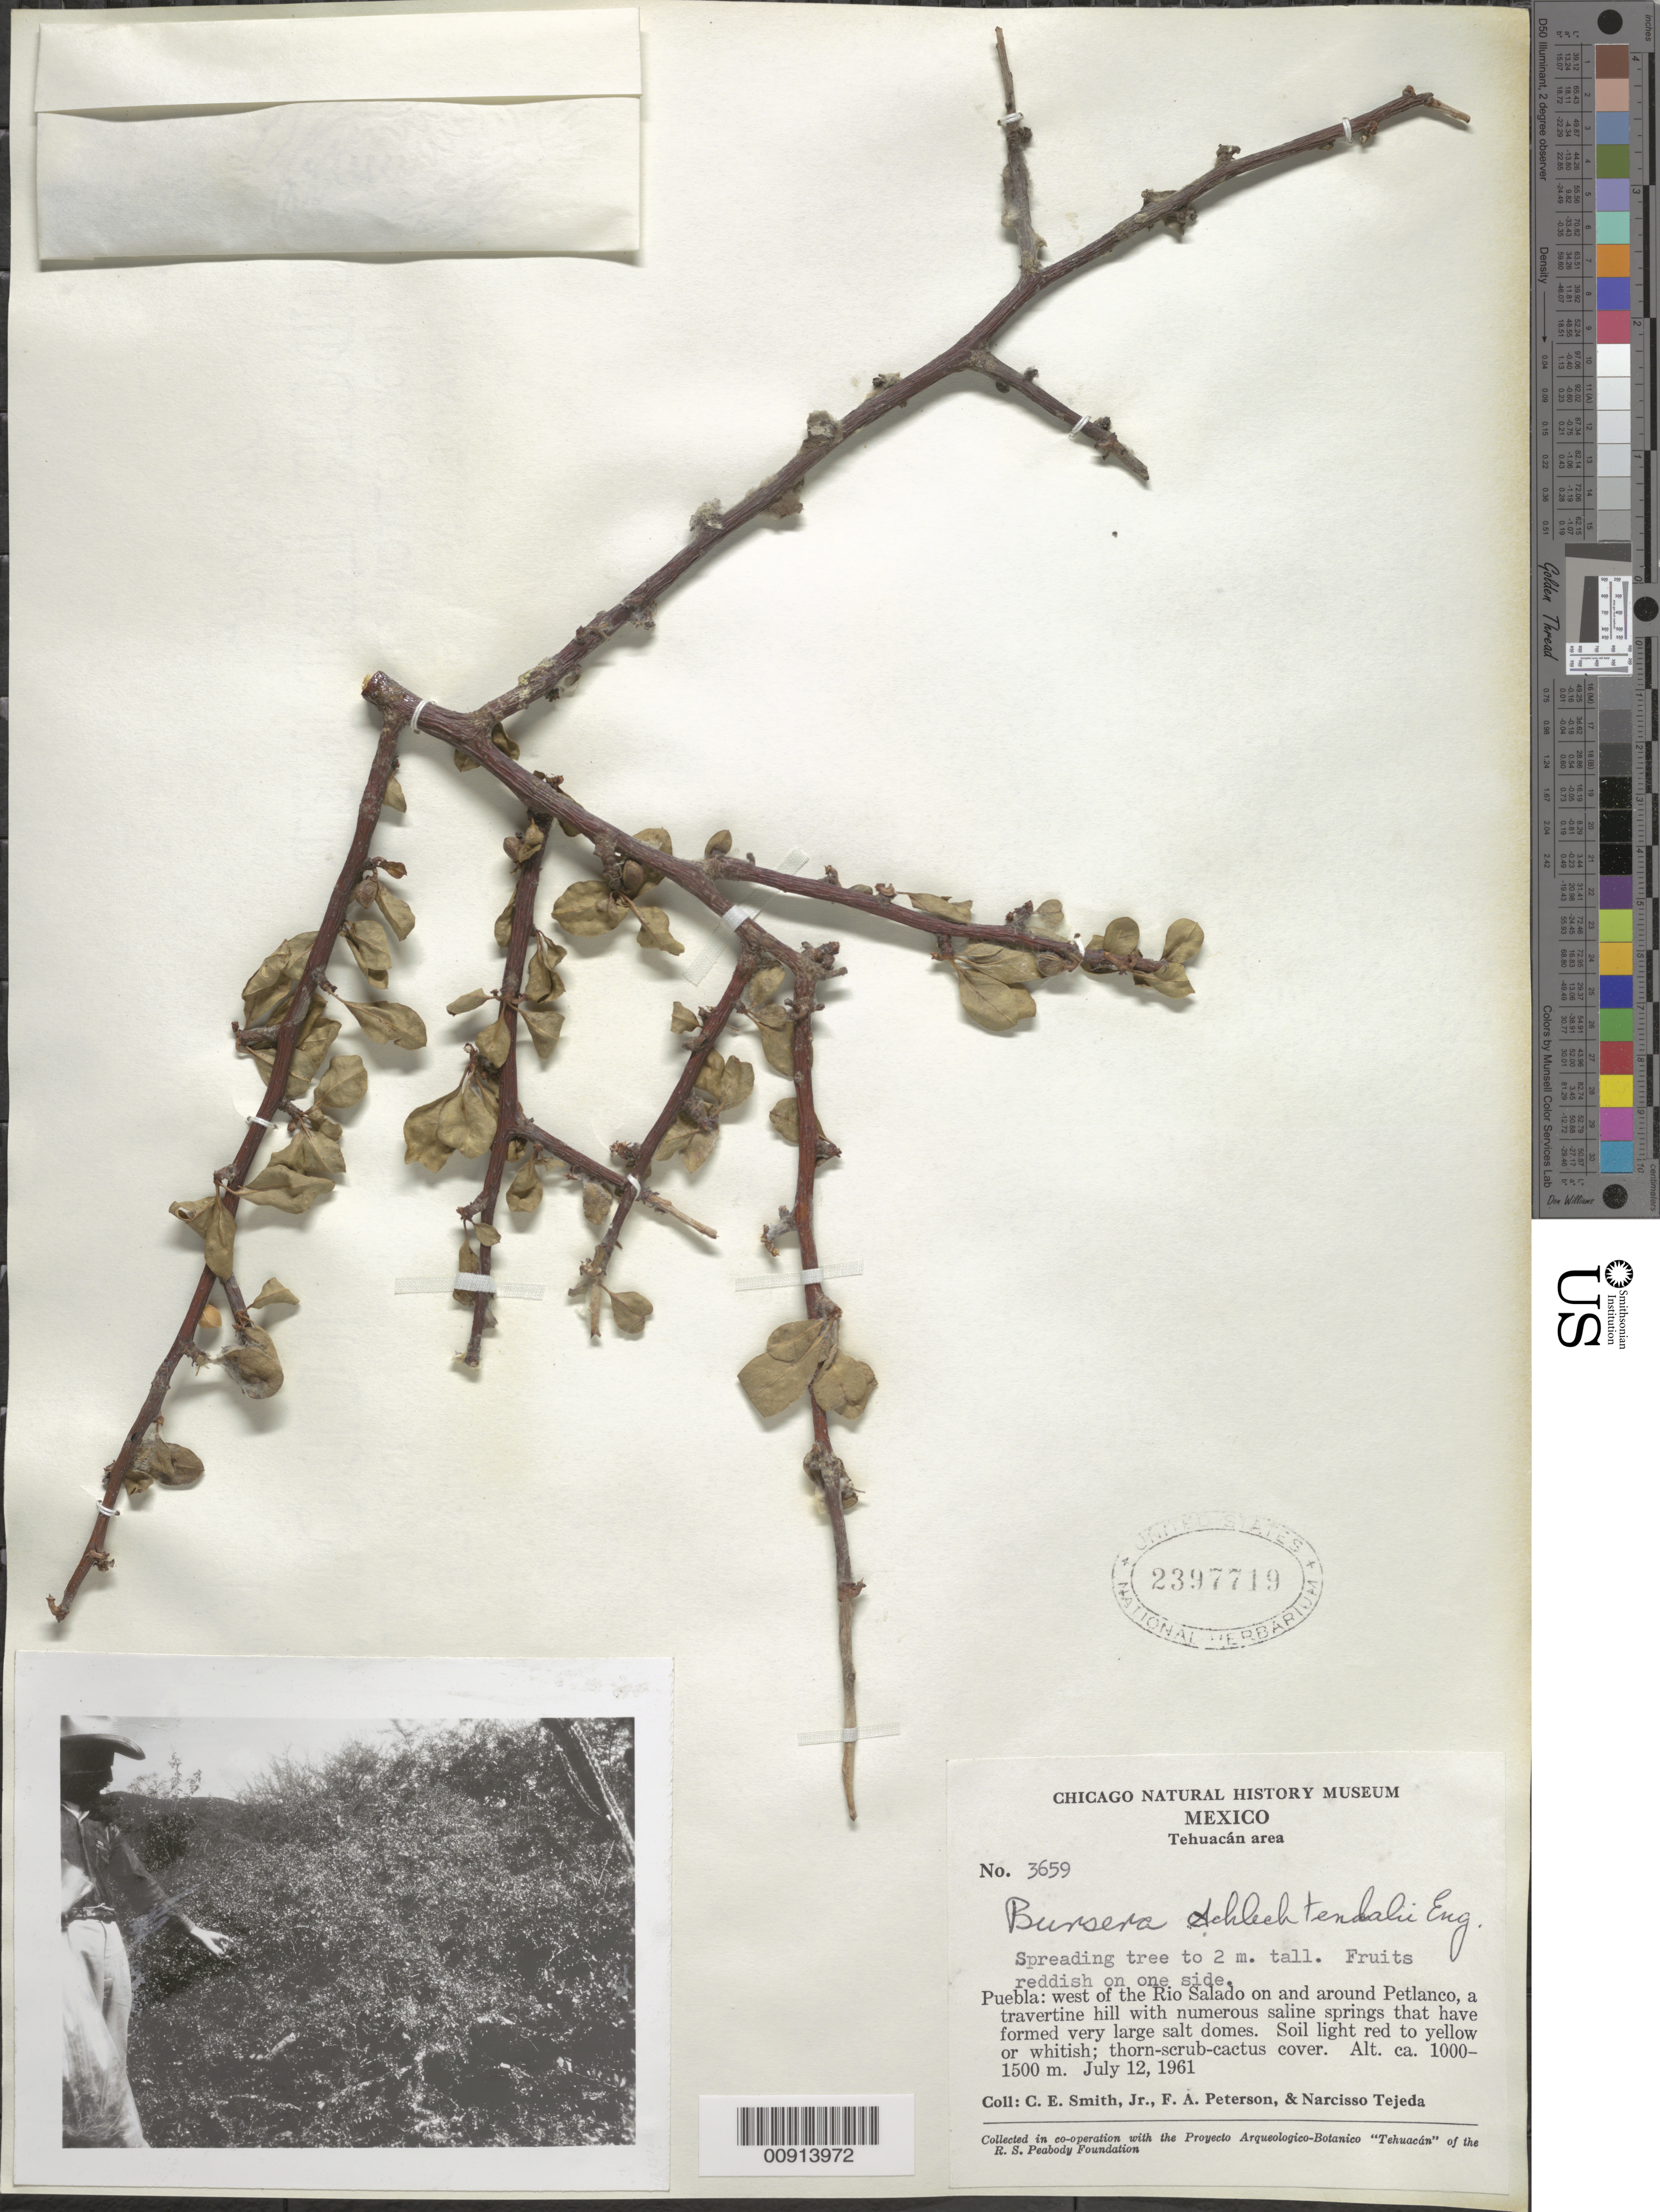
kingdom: Plantae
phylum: Tracheophyta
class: Magnoliopsida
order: Sapindales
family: Burseraceae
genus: Bursera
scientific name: Bursera schlechtendalii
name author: Engl.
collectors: C. E. Smith Jr., F. A. Peterson & N. Tejeda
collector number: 3659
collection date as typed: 12 Jul 1961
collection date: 1961-07-12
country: Mexico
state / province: Puebla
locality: Puebla: west of the Río Salado on and around Petlanco, a travertine hill with numerous saline springs that have formed very large domes. Tehuacán area.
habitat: Travertine hill w/numerous saline springs. Soil light red to yellow or whitish; thorn-scrub-cactus cover.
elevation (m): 1500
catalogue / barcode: US 2397719